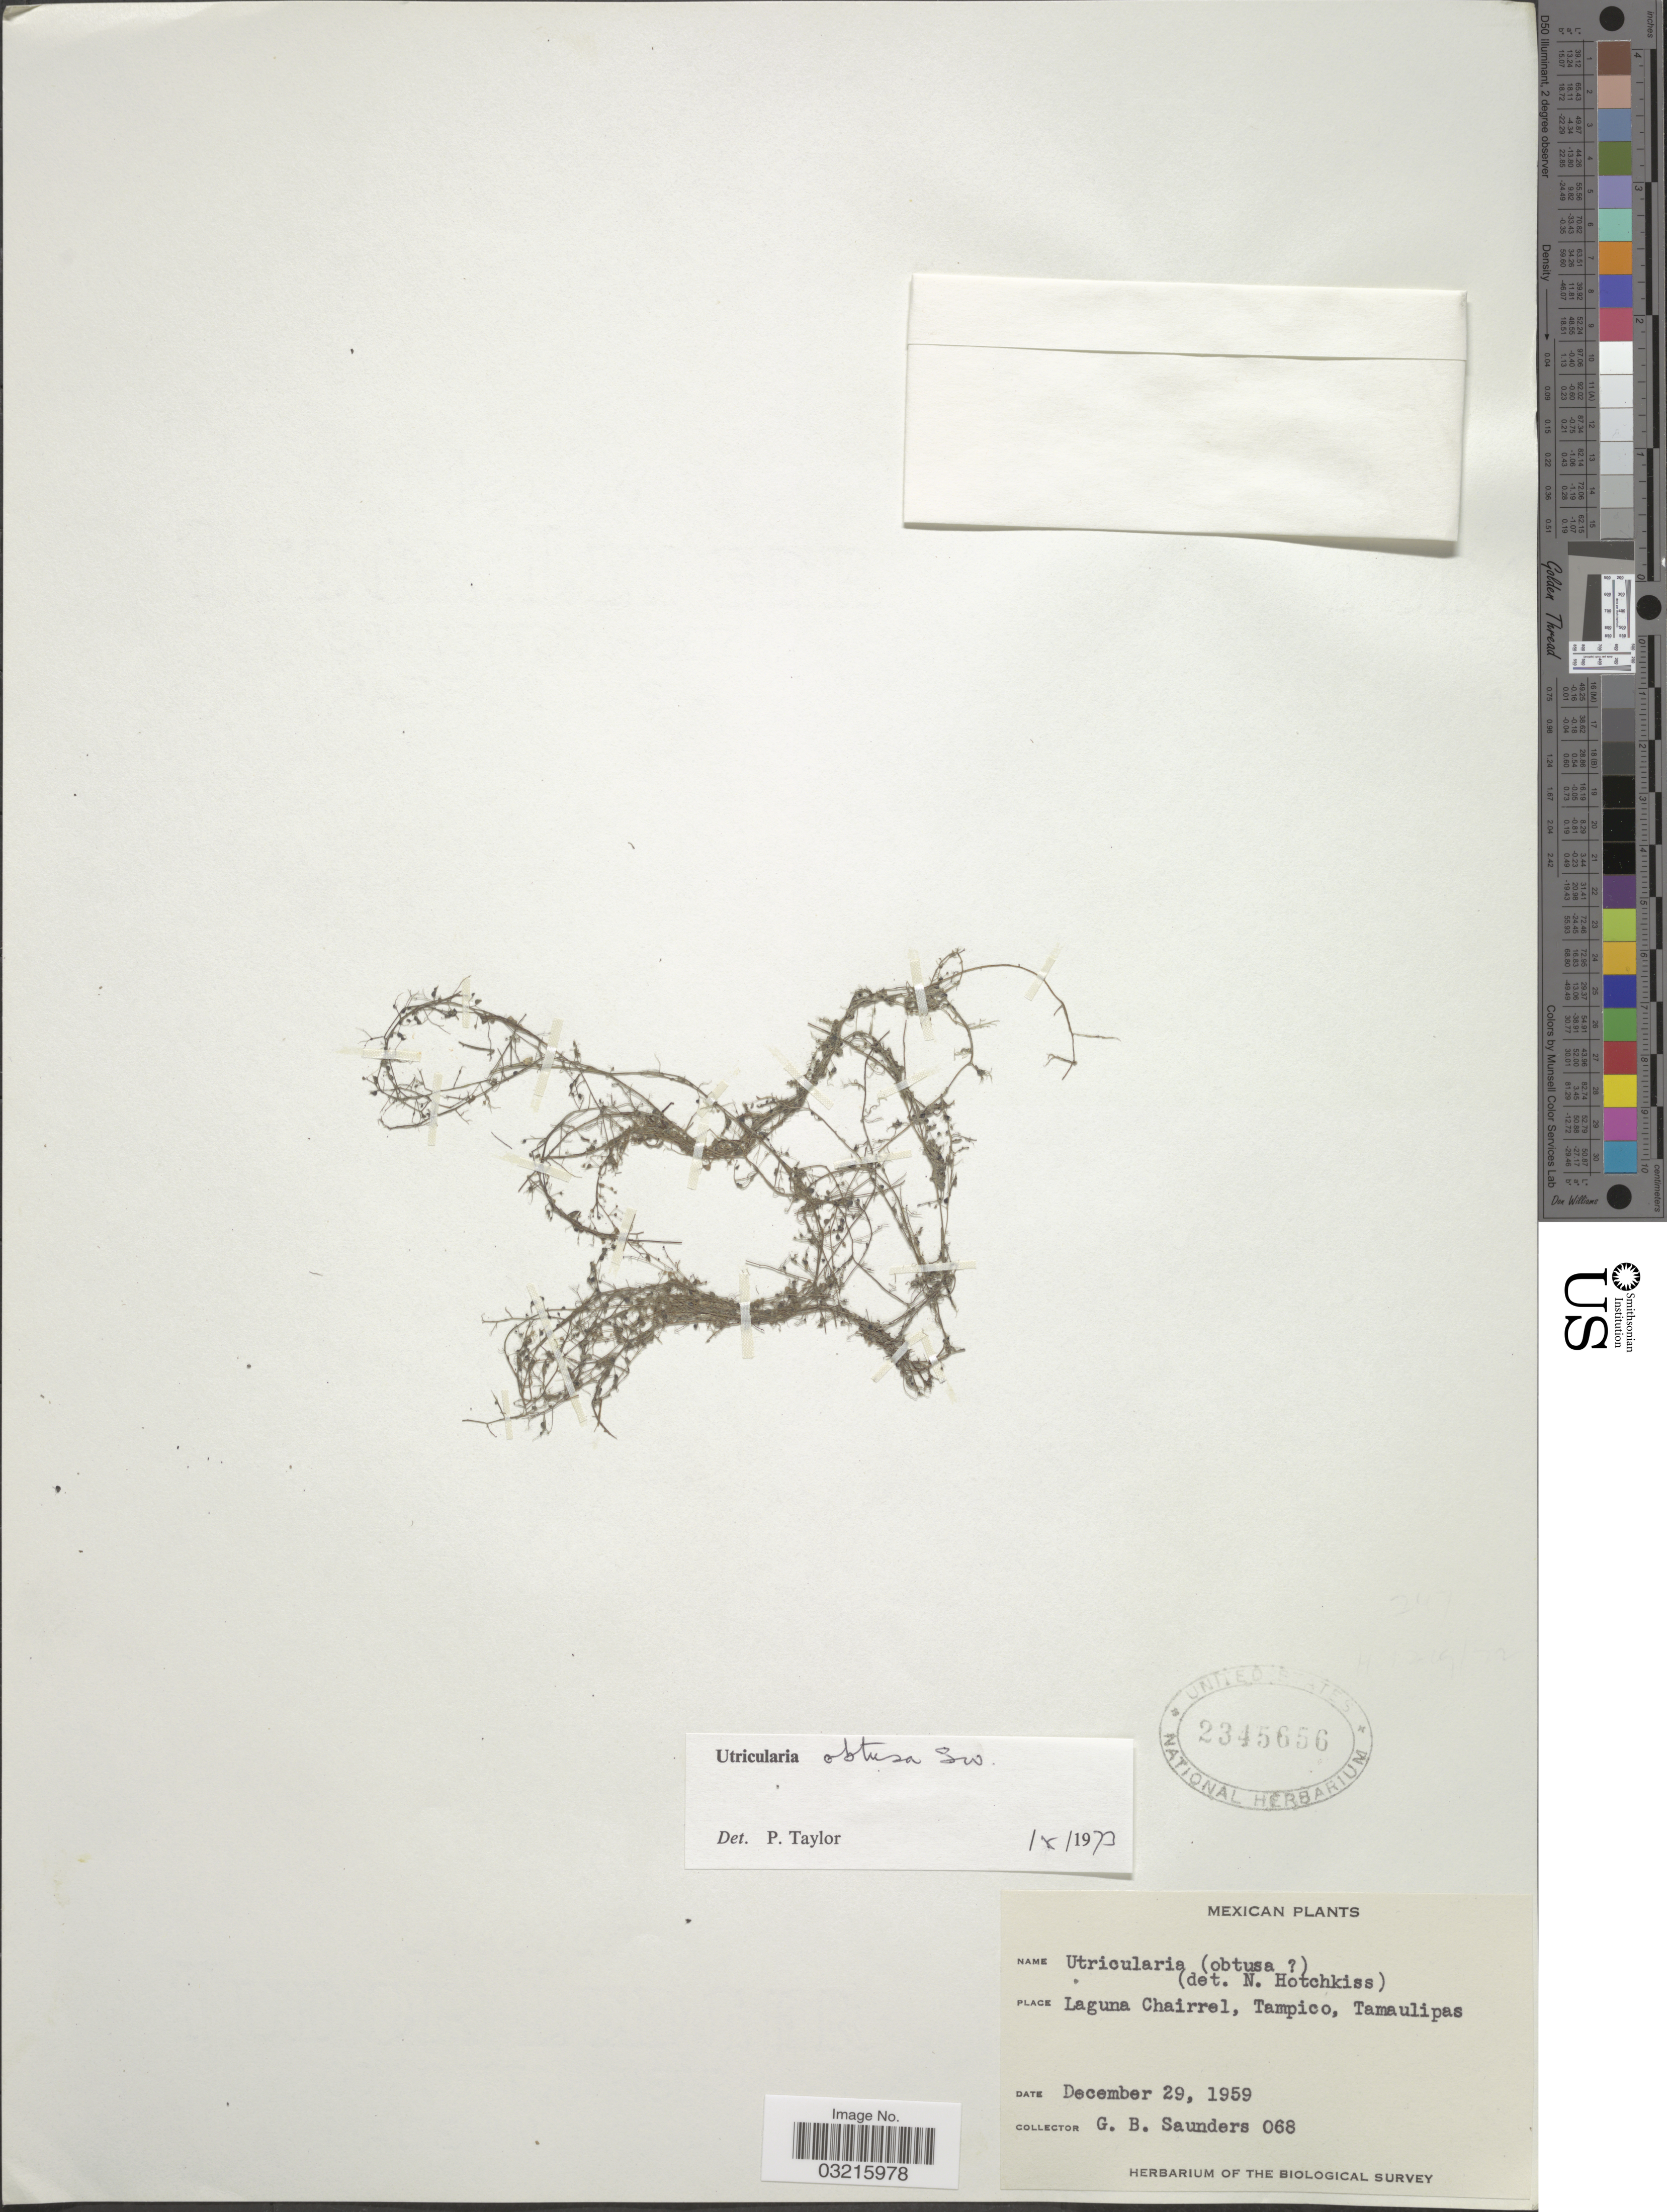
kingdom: Plantae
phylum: Tracheophyta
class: Magnoliopsida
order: Lamiales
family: Lentibulariaceae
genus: Utricularia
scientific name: Utricularia obtusa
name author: Sw.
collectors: G. B. Saunders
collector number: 068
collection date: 1959-12-29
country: Mexico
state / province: Tamaulipas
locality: Laguna Chairrel, Tampico.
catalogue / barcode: US 2345656